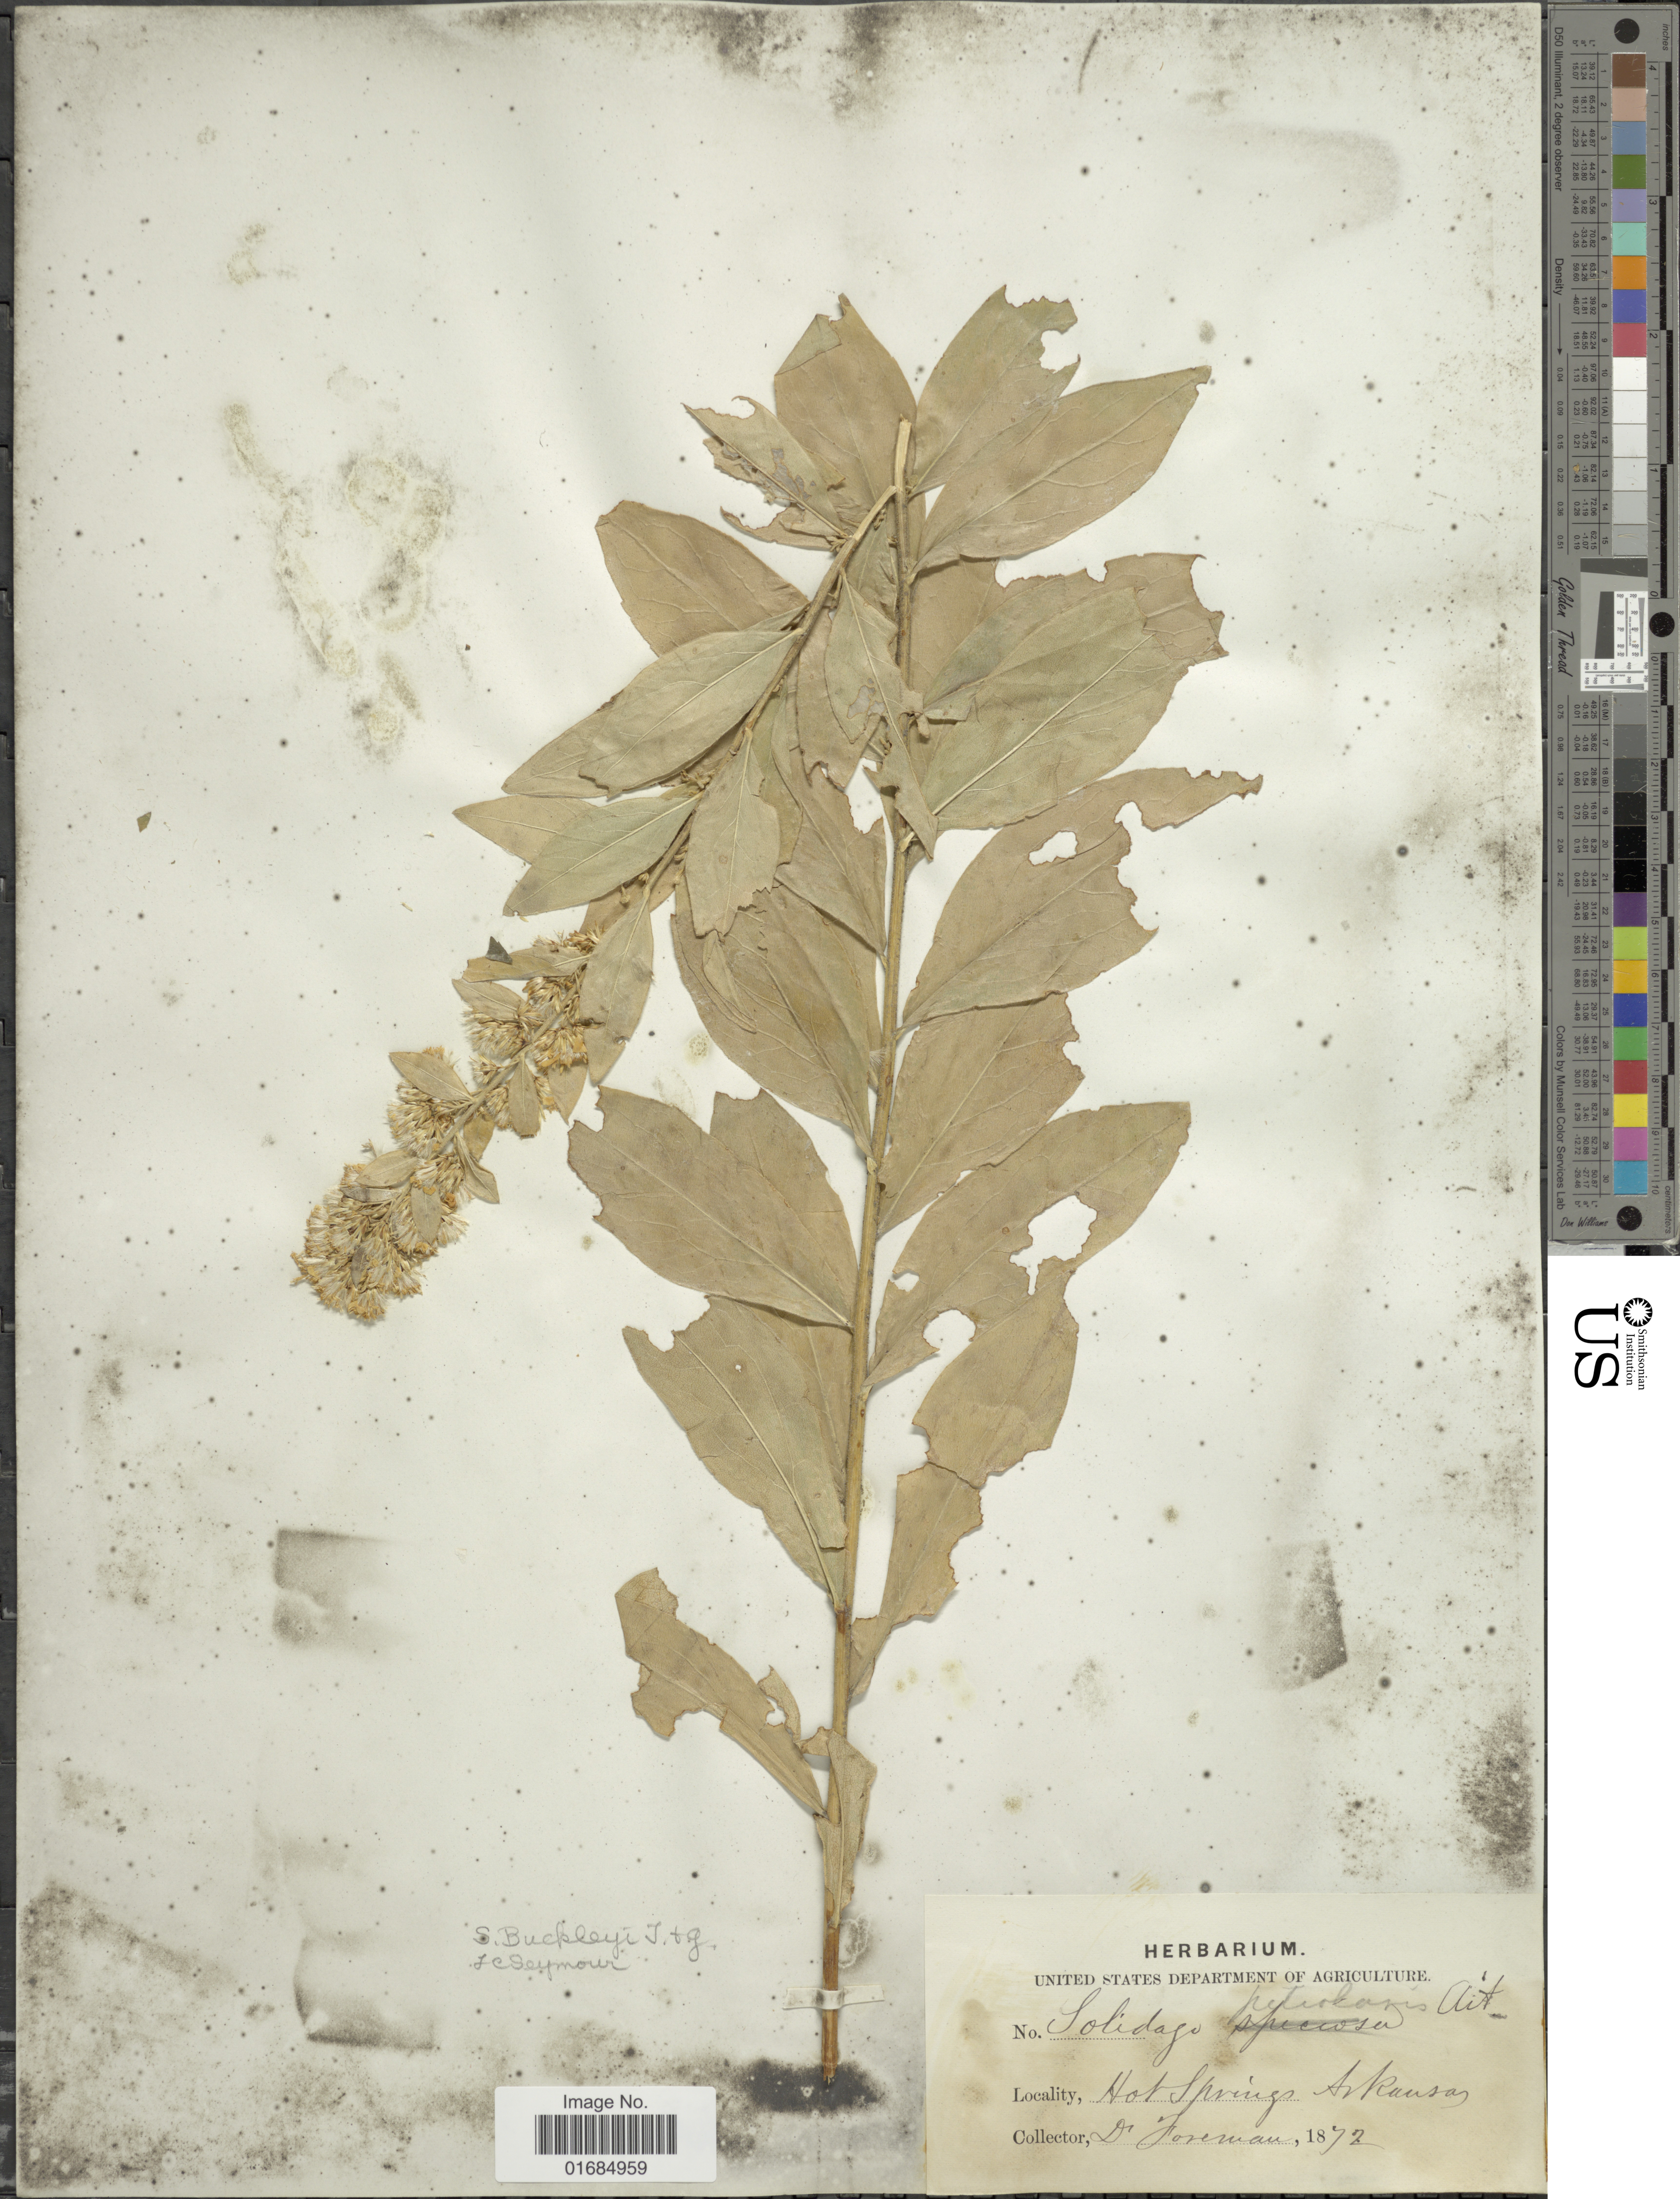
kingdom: Plantae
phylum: Tracheophyta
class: Magnoliopsida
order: Asterales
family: Asteraceae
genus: Solidago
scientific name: Solidago buckleyi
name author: Torr. & A. Gray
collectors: D. Foreman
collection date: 1872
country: United States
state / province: Arkansas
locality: Hot Springs.